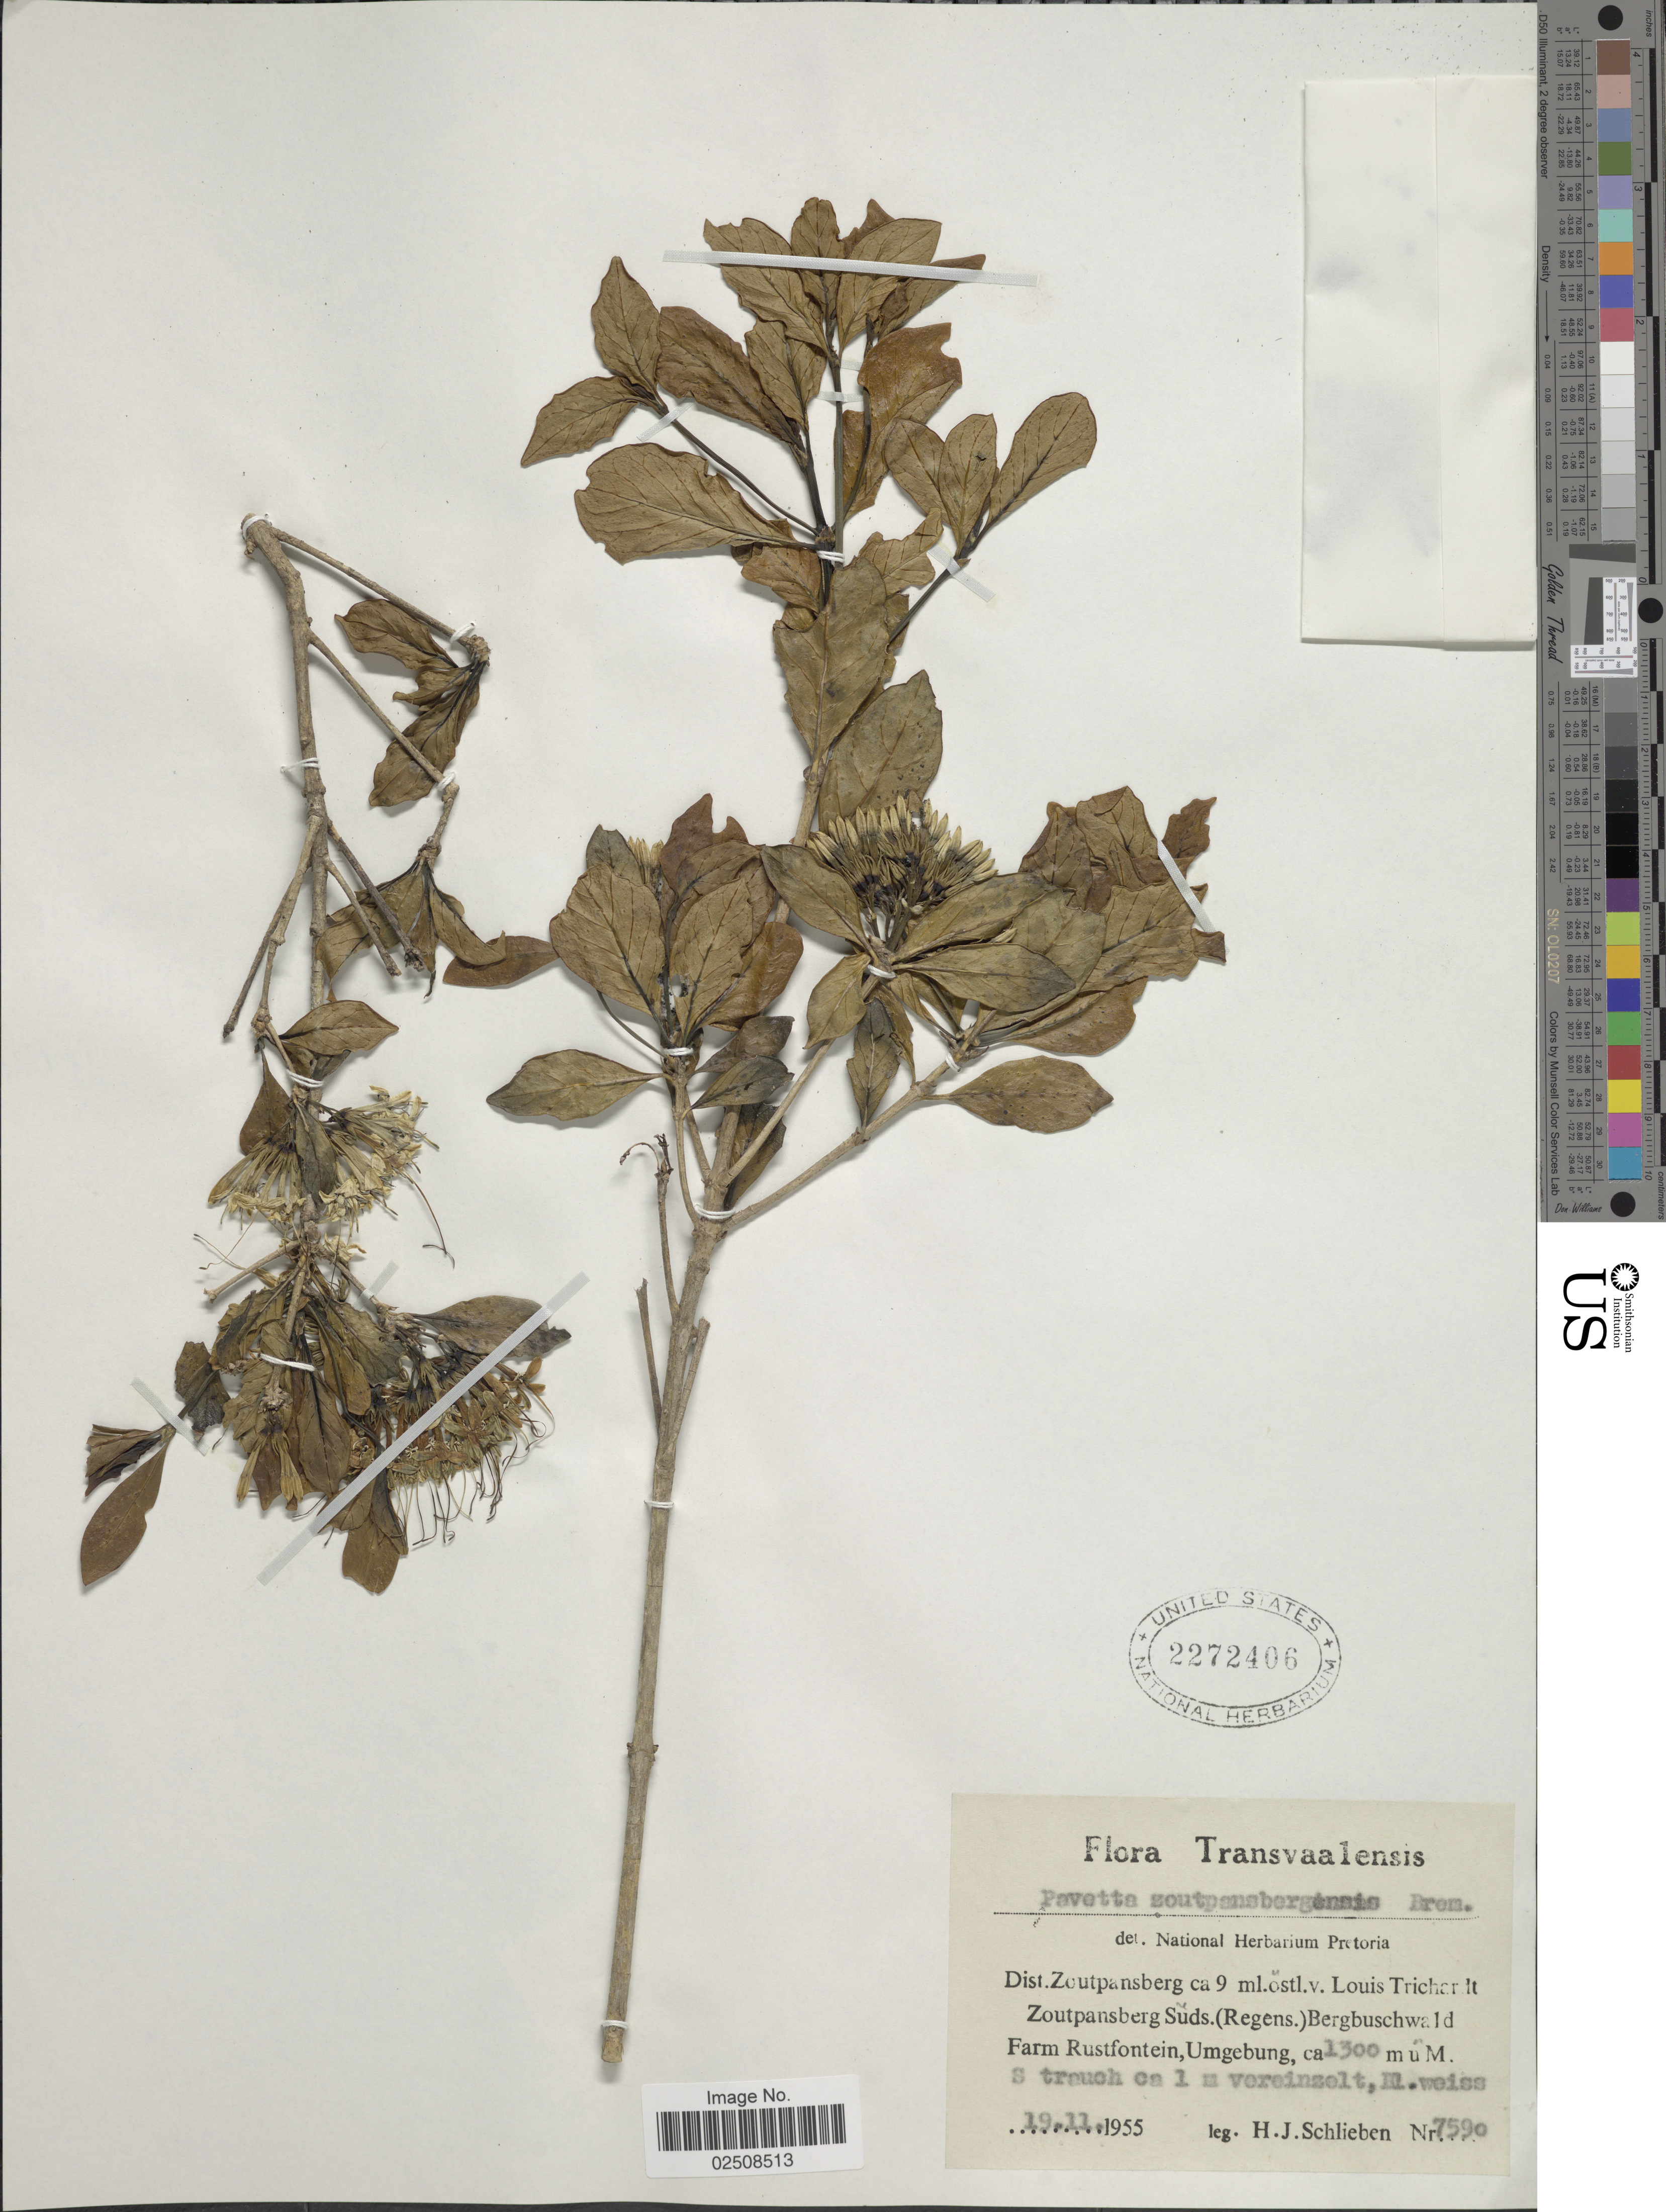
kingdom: Plantae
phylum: Tracheophyta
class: Magnoliopsida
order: Gentianales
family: Rubiaceae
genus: Pavetta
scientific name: Pavetta zoutpansbergensis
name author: Bremek.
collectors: H. J. Schlieben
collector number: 7590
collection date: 1955-11-19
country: South Africa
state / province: Limpopo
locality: Transvaalensis. Dist. Zoutpansberg ca 9 ml. ostl. v. Louis Trichardt Zoutpansberg Suds. (Regens.) Bergbuschwald Farm Rustfontein, Umgebung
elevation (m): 1300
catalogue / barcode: US 2272406